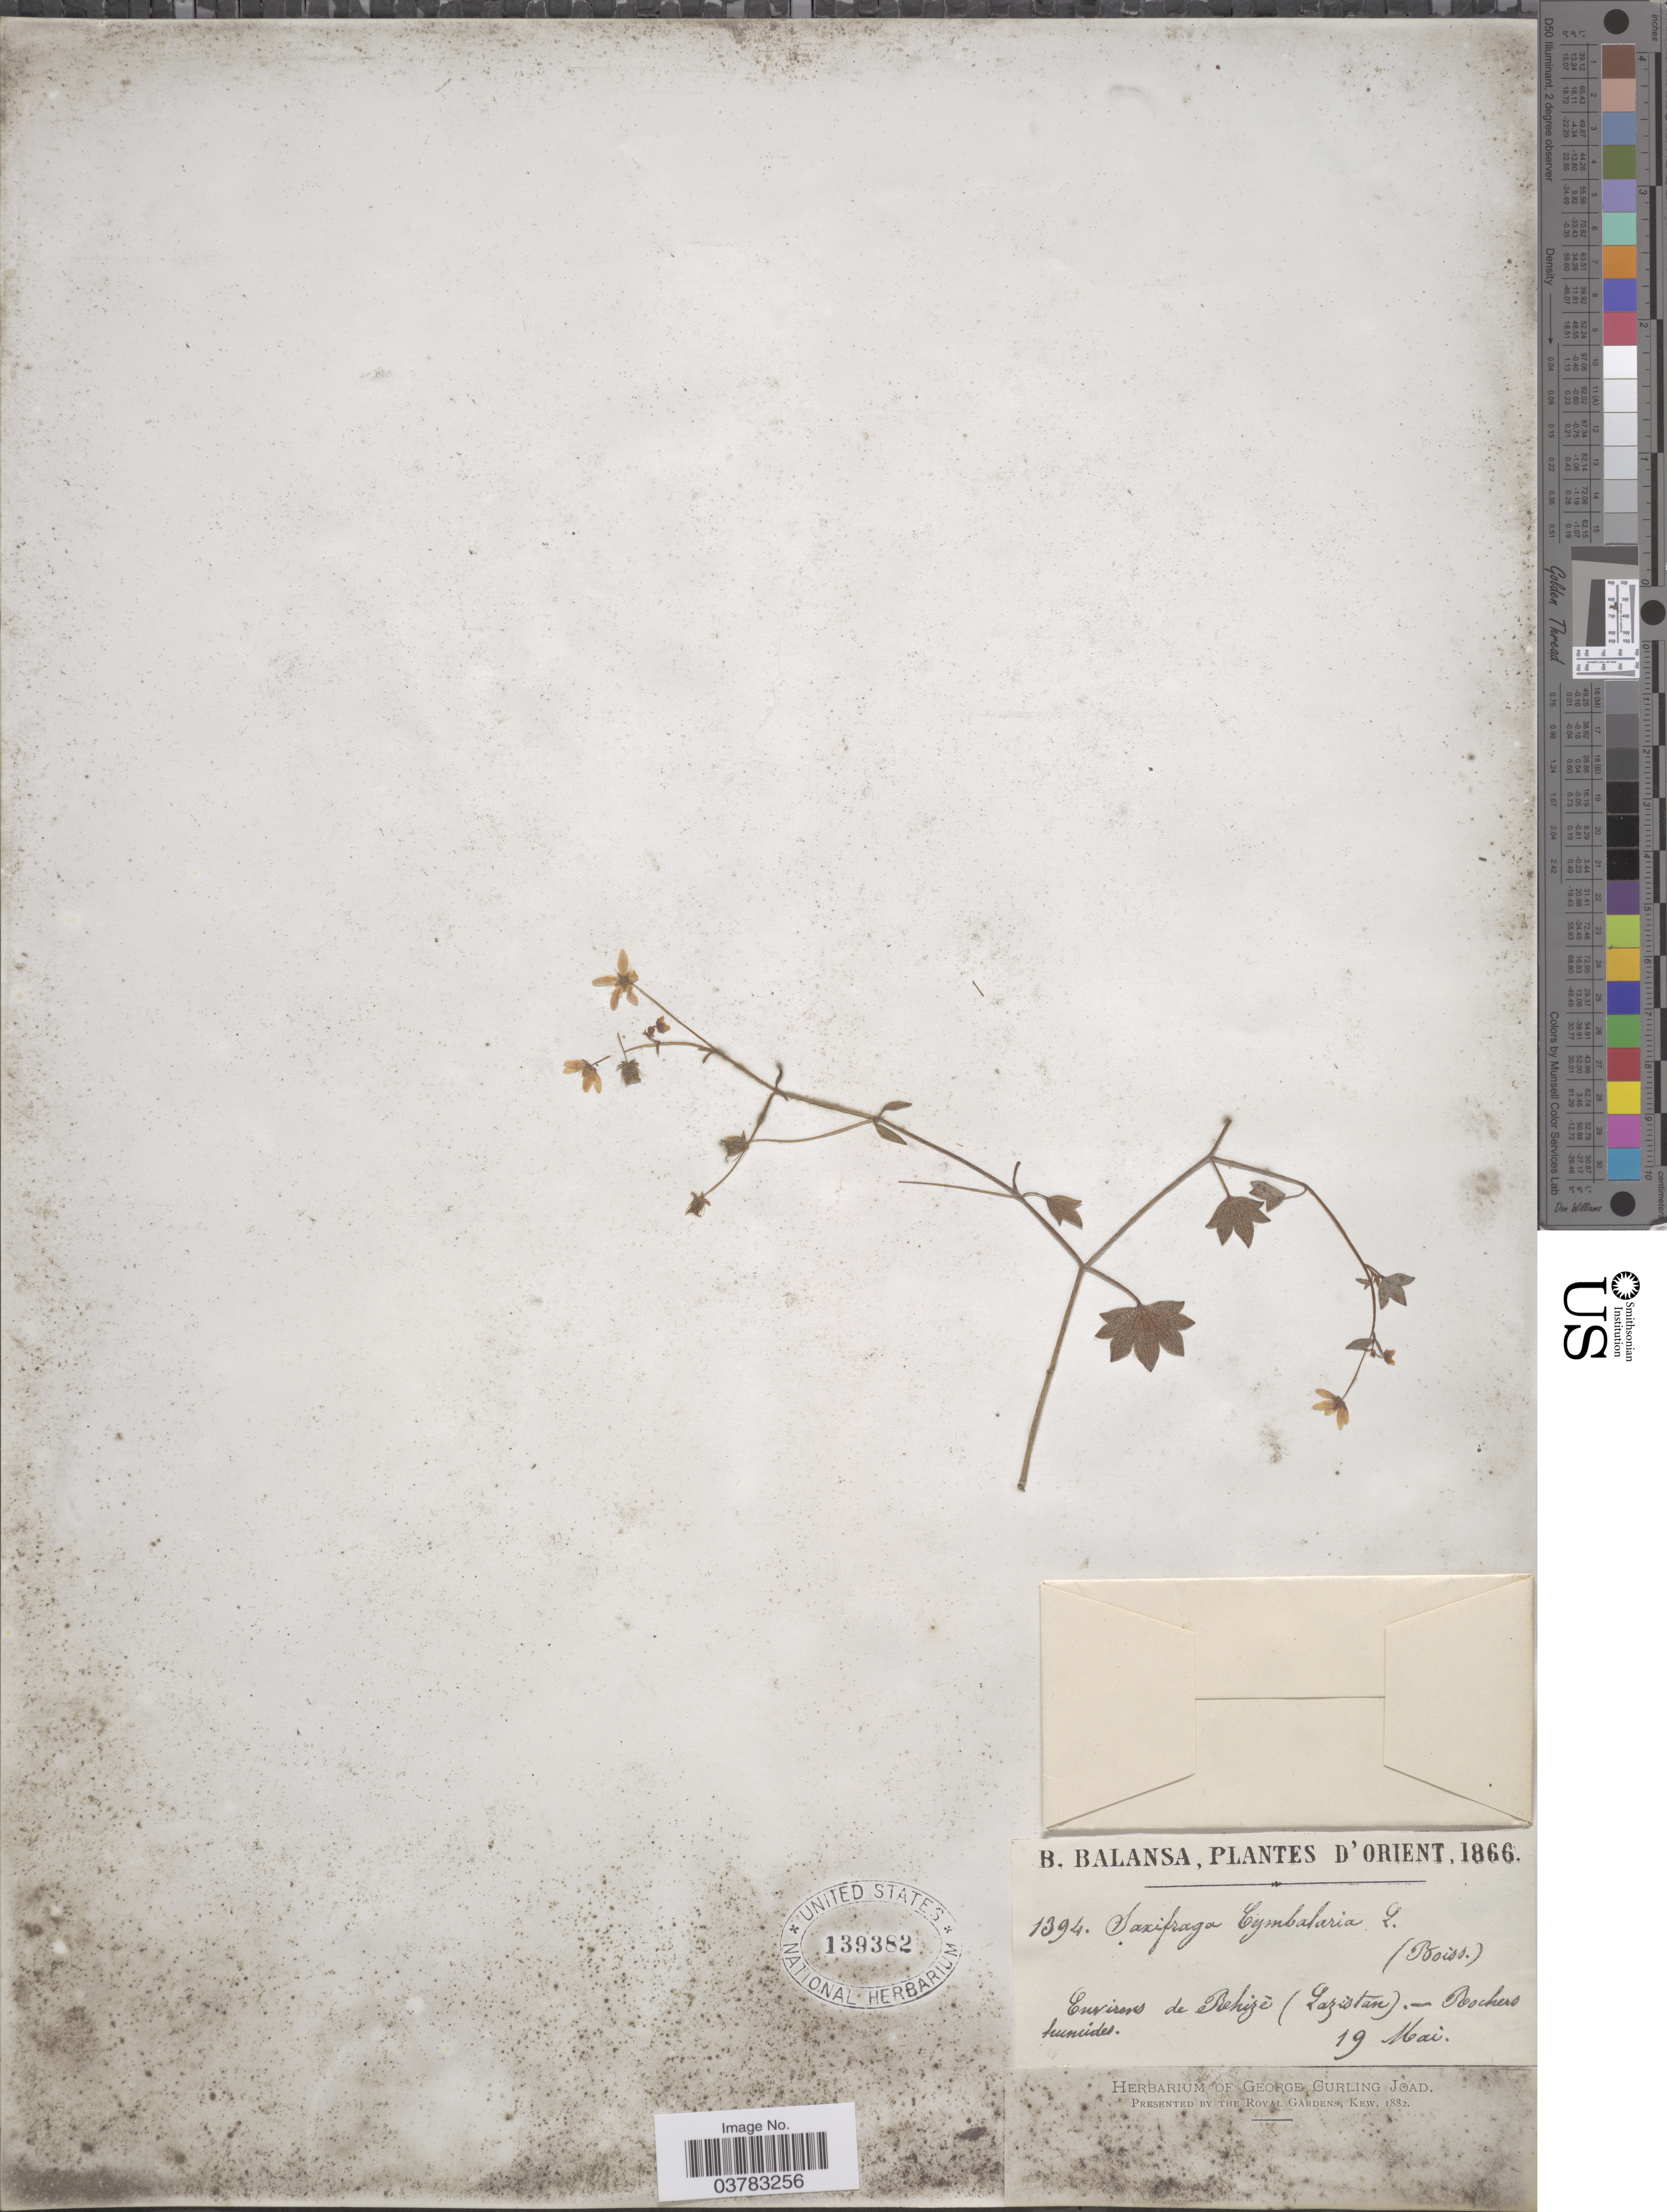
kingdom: Plantae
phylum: Tracheophyta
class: Magnoliopsida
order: Saxifragales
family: Saxifragaceae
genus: Saxifraga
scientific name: Saxifraga cymbalaria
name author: L.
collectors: B. Balansa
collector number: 1394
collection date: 1866-05-19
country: Turkey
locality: D'Orient. Environs de Behize (Lazistan). - Rochers humides.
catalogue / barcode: US 139382